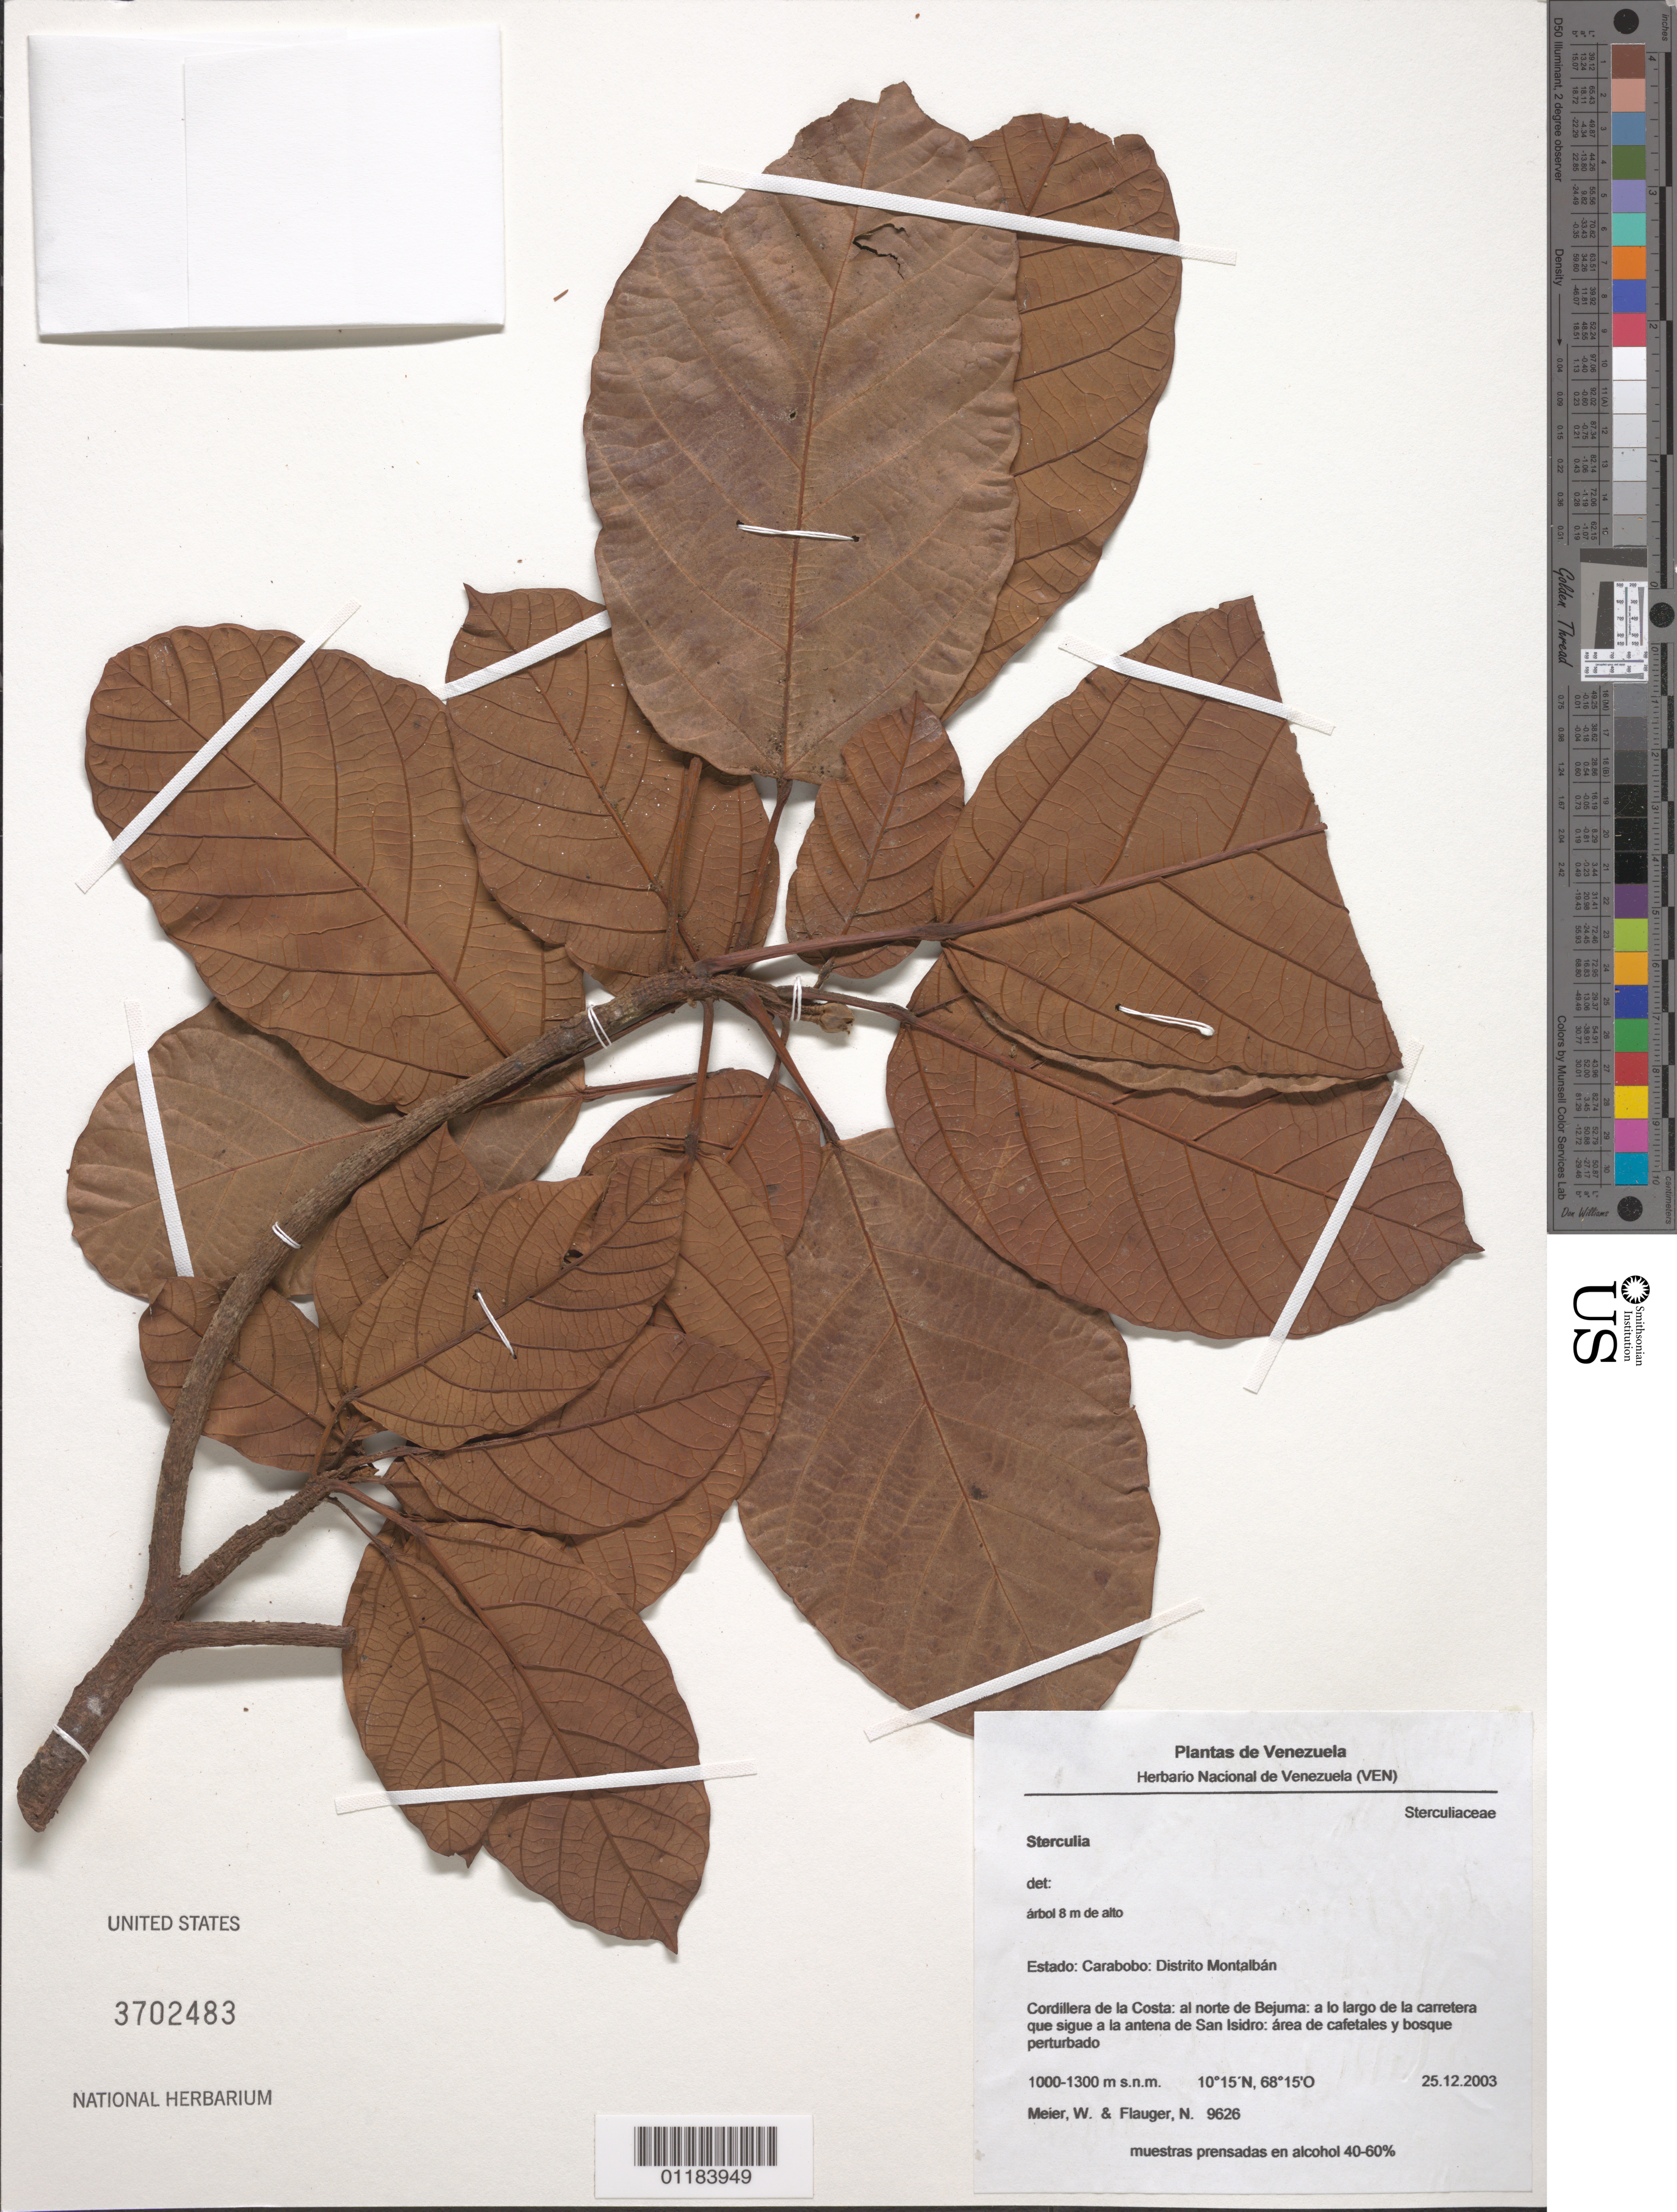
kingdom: Plantae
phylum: Tracheophyta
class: Magnoliopsida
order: Malvales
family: Malvaceae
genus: Sterculia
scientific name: Sterculia sp.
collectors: W. Meier & N. Flauger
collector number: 9626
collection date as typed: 25.12.2003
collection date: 2003-12-25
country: Venezuela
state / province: Carabobo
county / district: Montalbán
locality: Cordillera de la Costa: al norte de Bejuma: a lo largo de la carretera que sigue a la antena de San Isidro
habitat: area de cafetales y bosque perturbado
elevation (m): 1000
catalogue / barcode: US 3702483